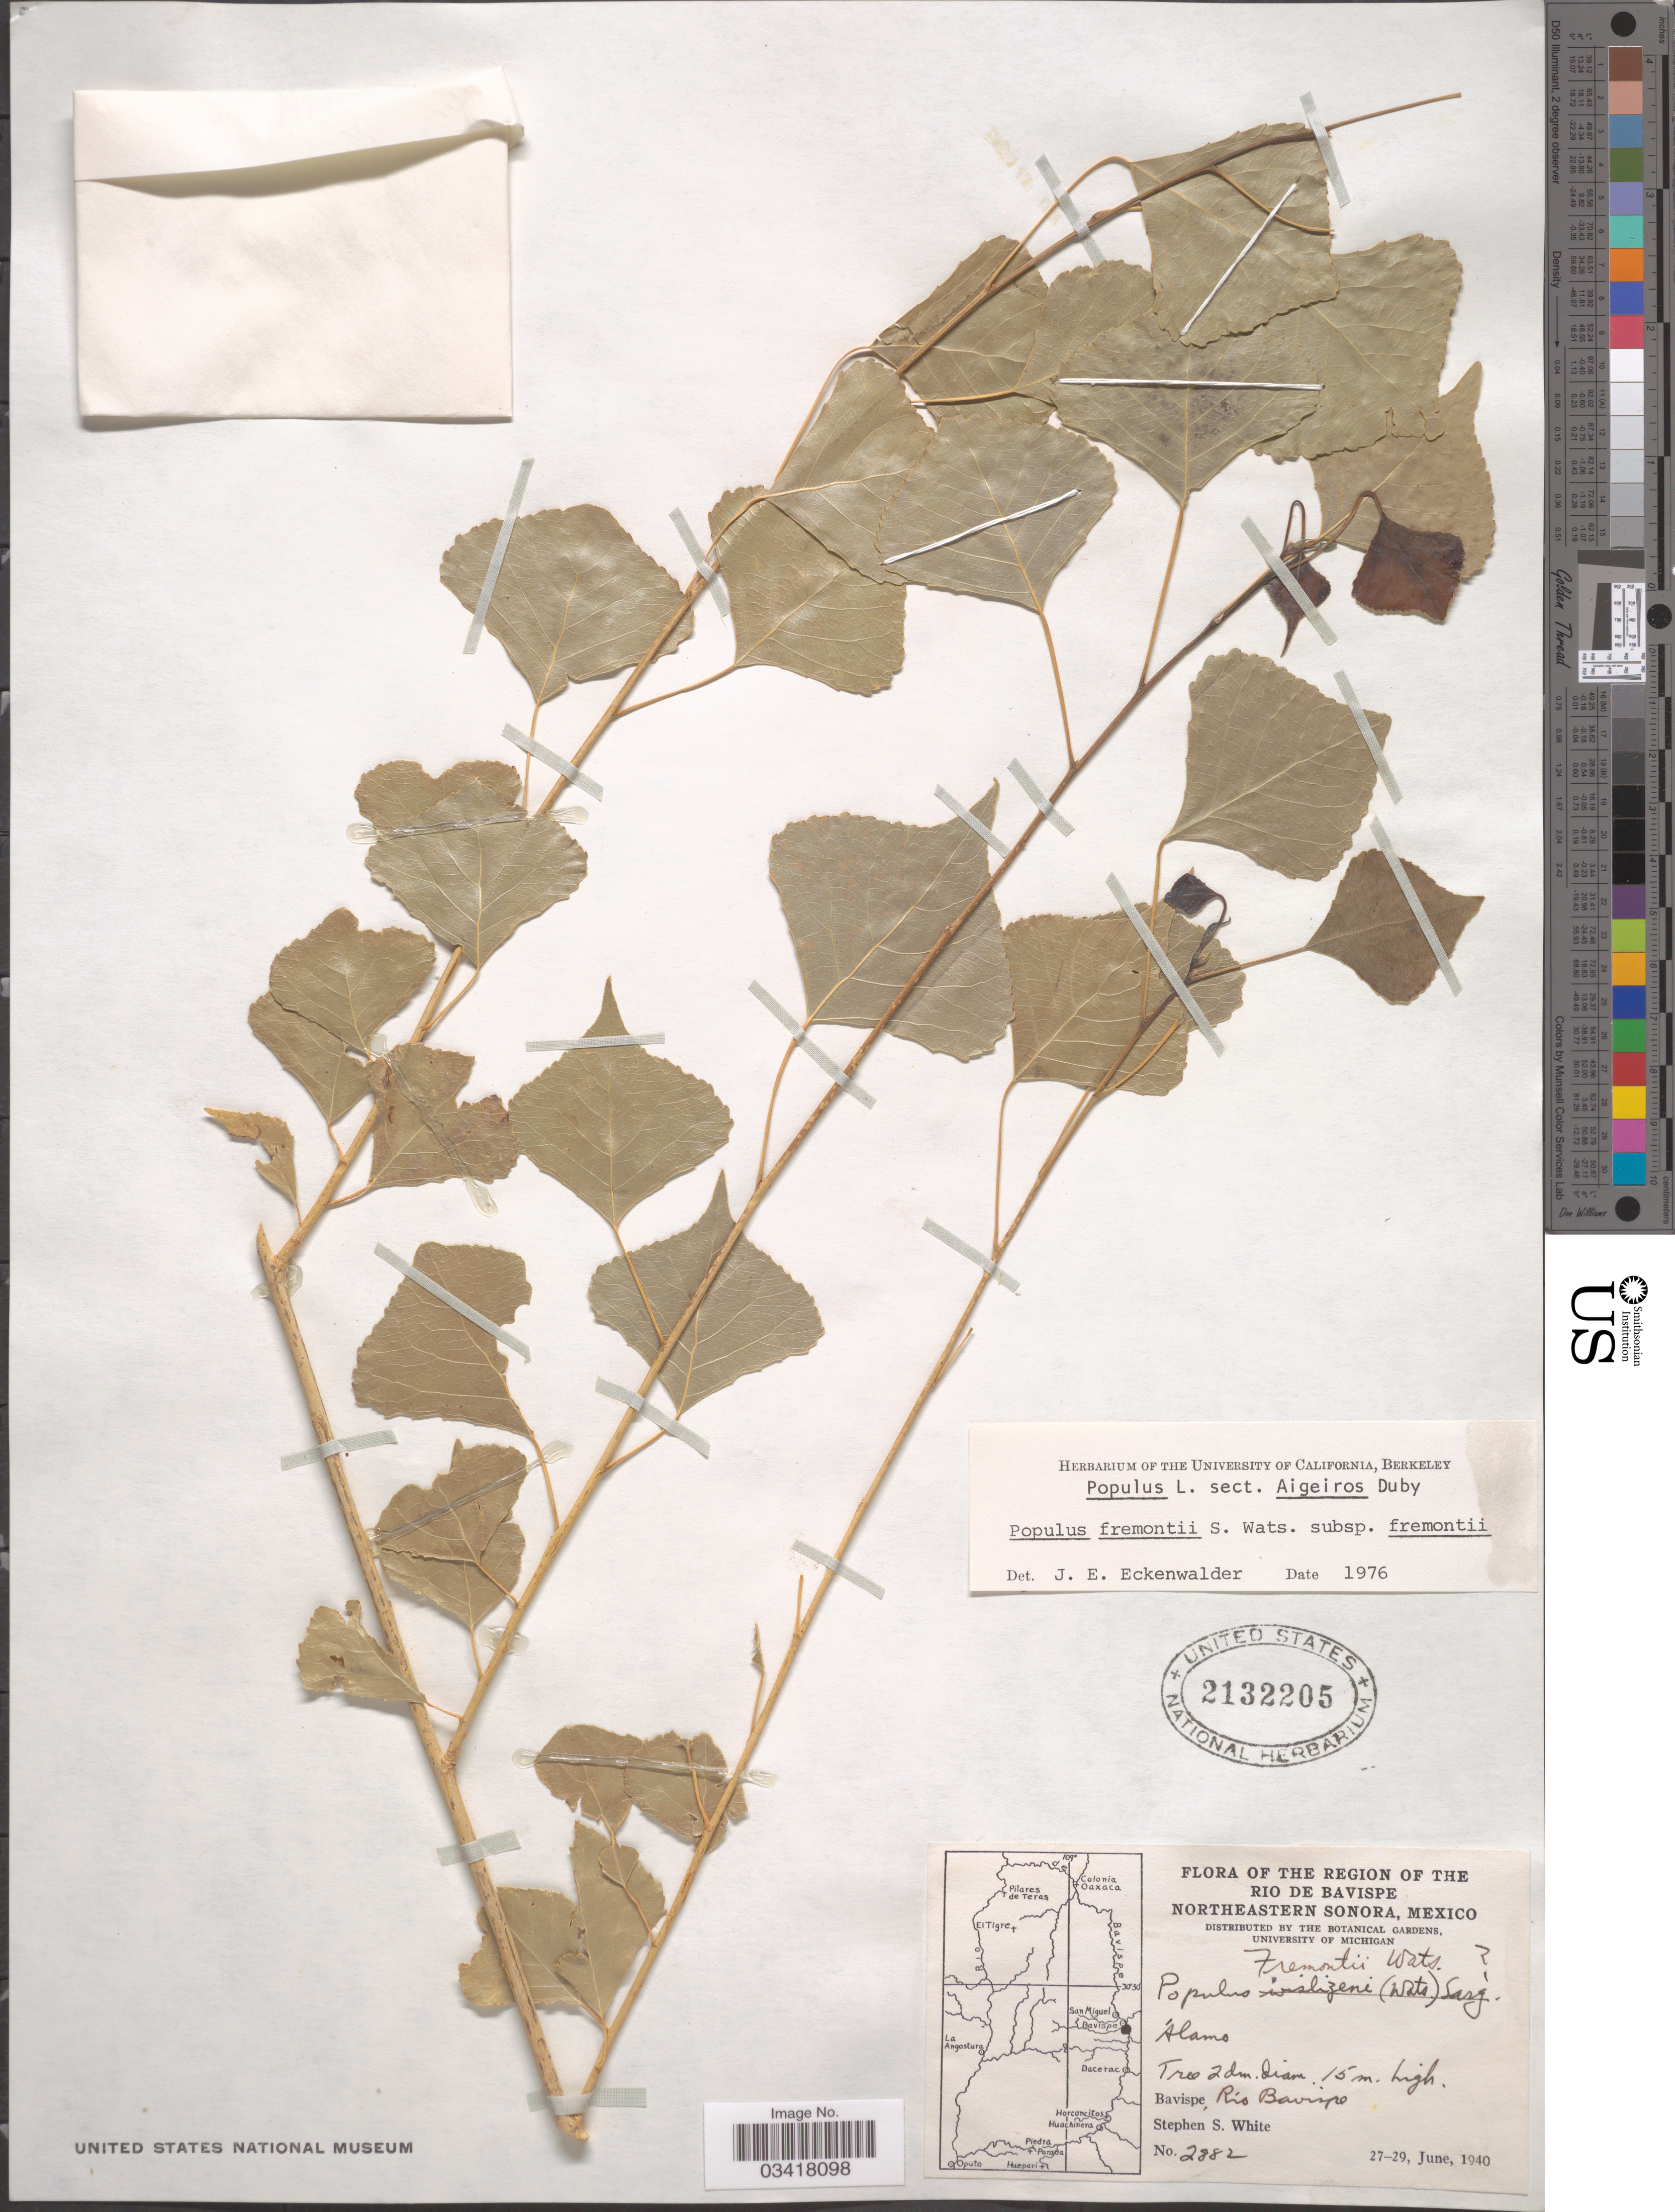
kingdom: Plantae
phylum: Tracheophyta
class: Magnoliopsida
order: Malpighiales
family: Salicaceae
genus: Populus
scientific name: Populus fremontii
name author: S. Watson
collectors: S. S. White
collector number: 2882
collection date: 1940-06-27/1940-06-29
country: Mexico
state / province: Sonora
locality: Region of the Rio de Bavispe. Northeastern Sonora. Bavispe, Rio Bavispe.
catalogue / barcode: US 2132205